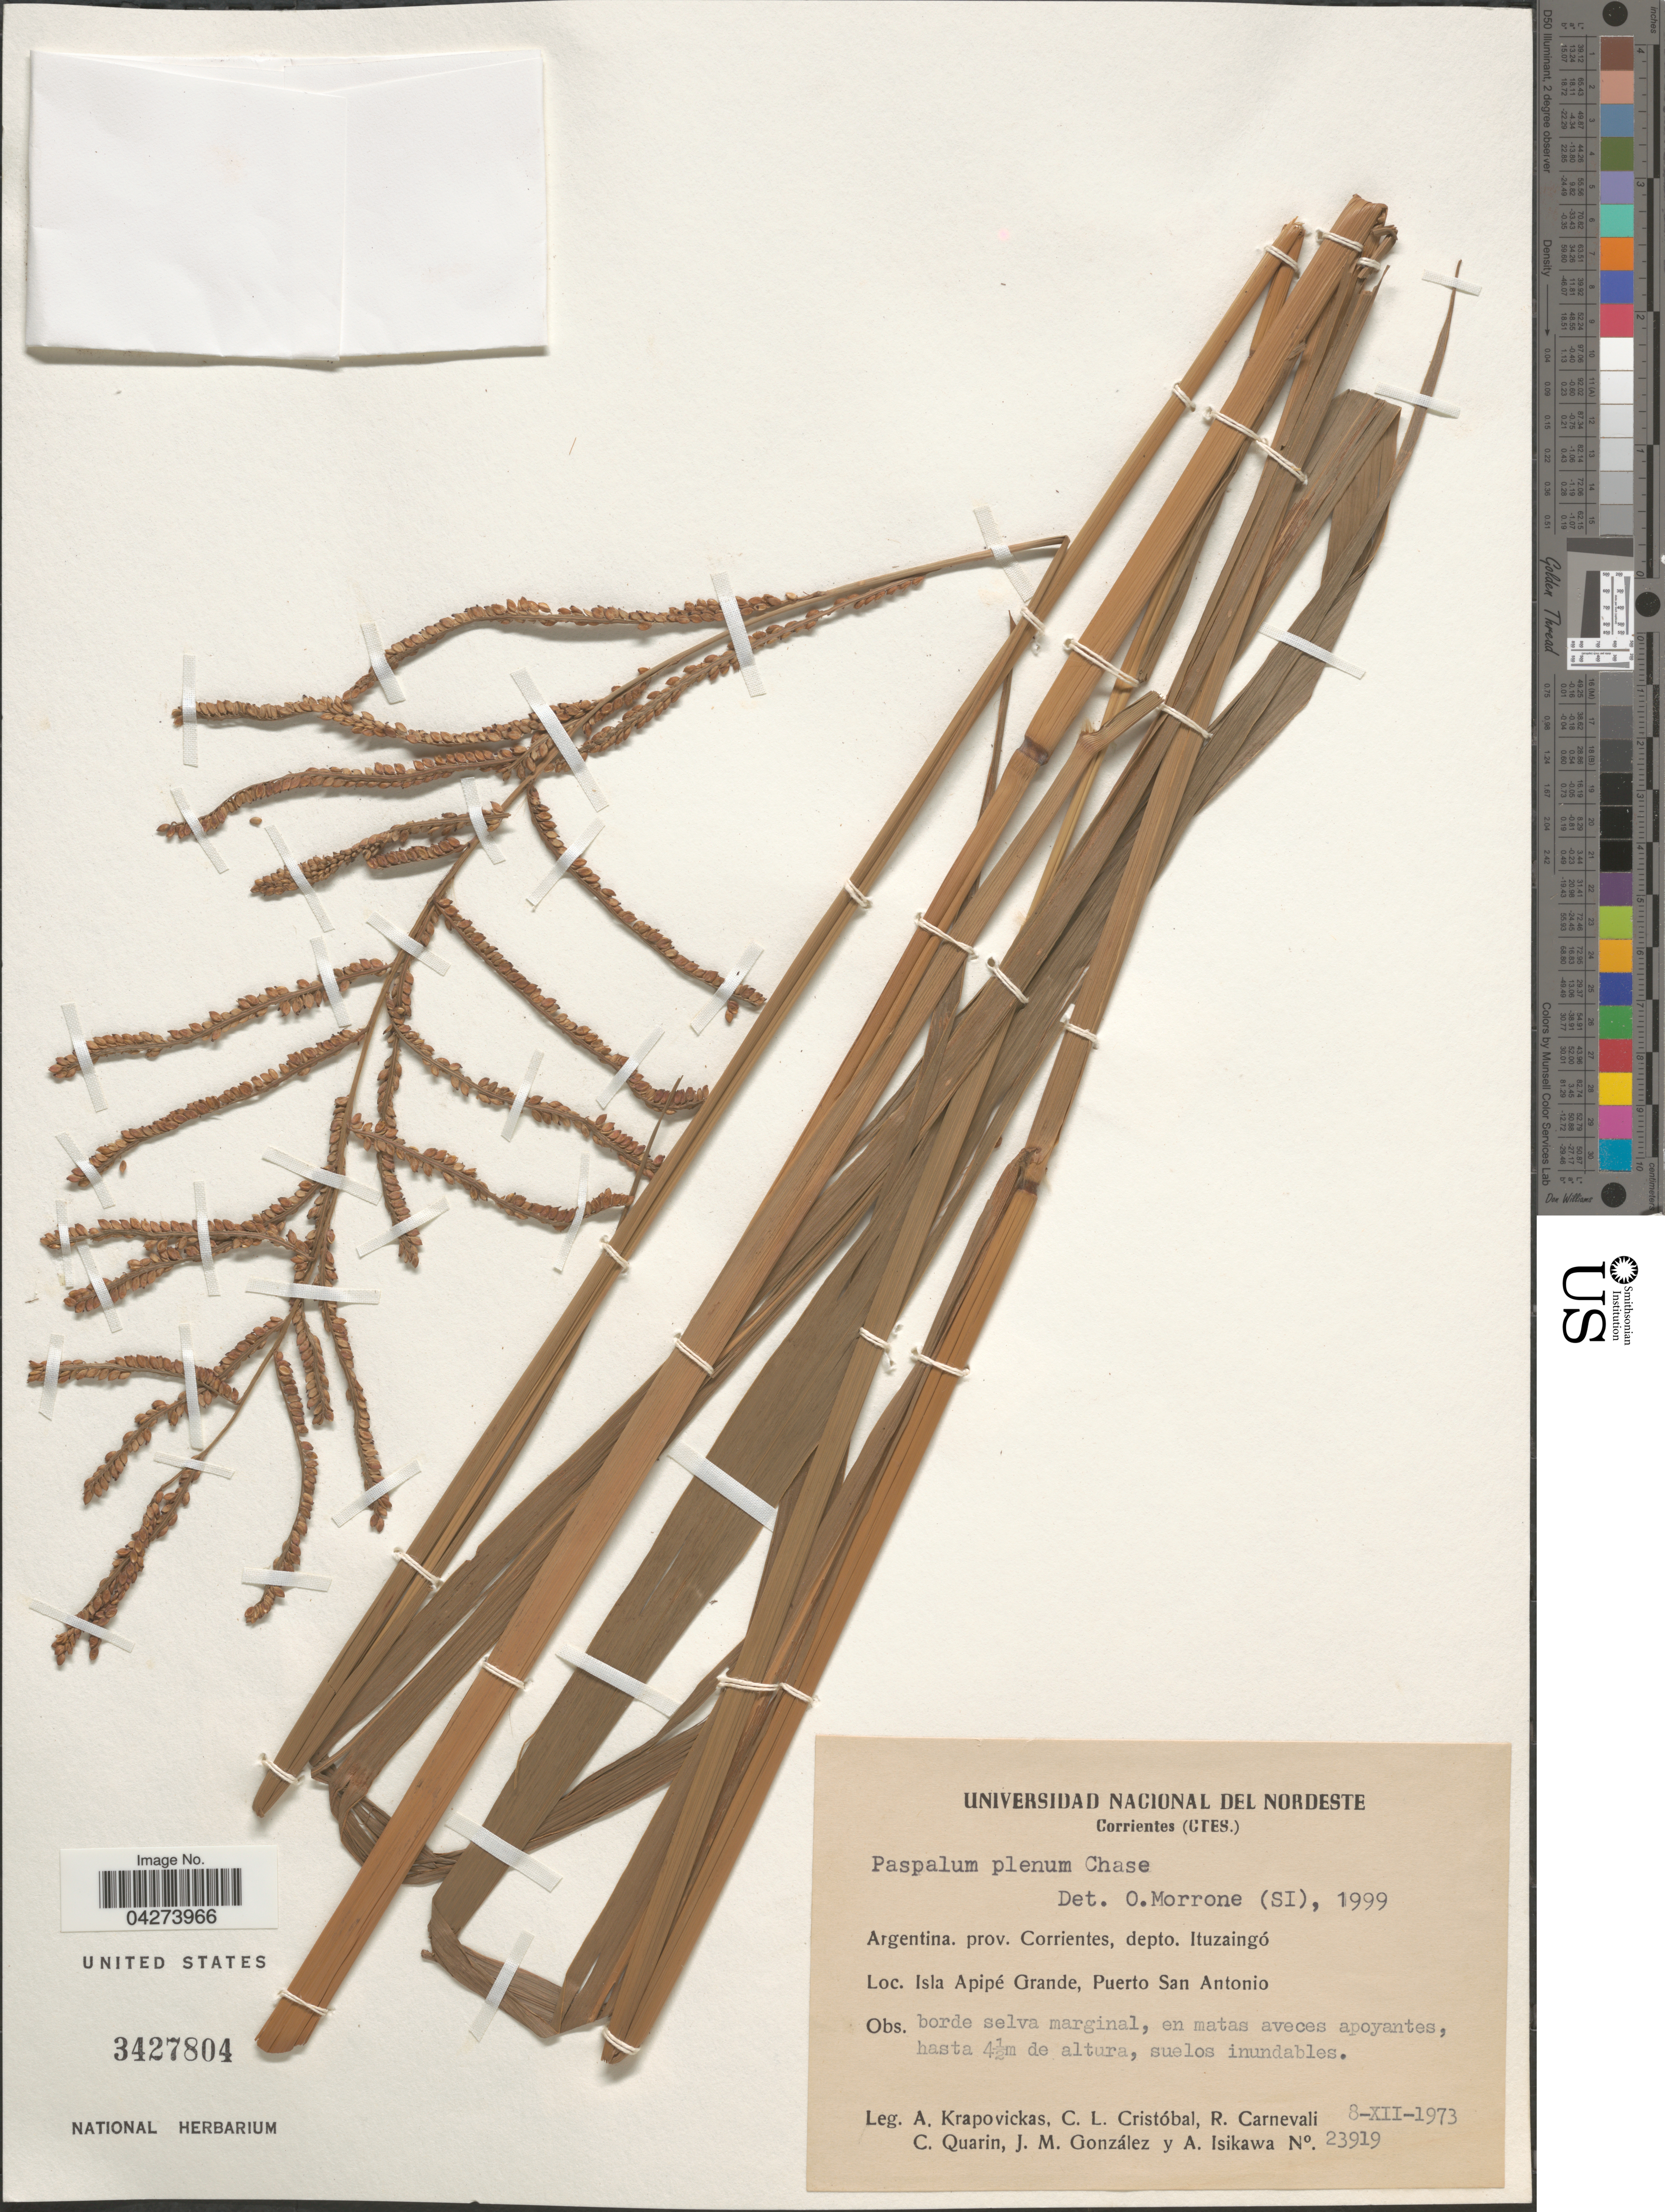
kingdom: Plantae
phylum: Tracheophyta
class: Liliopsida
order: Poales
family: Poaceae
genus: Paspalum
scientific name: Paspalum plenum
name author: Chase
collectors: A. Krapovickas, C. L. Cristóbal, R. Carnevali, C. Quarin & et al.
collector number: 23919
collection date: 1973-12-08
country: Argentina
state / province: Corrientes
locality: Depto. Ituzaingó. Isla Apipé Grande, Puerto San Antonio.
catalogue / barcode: US 3427804